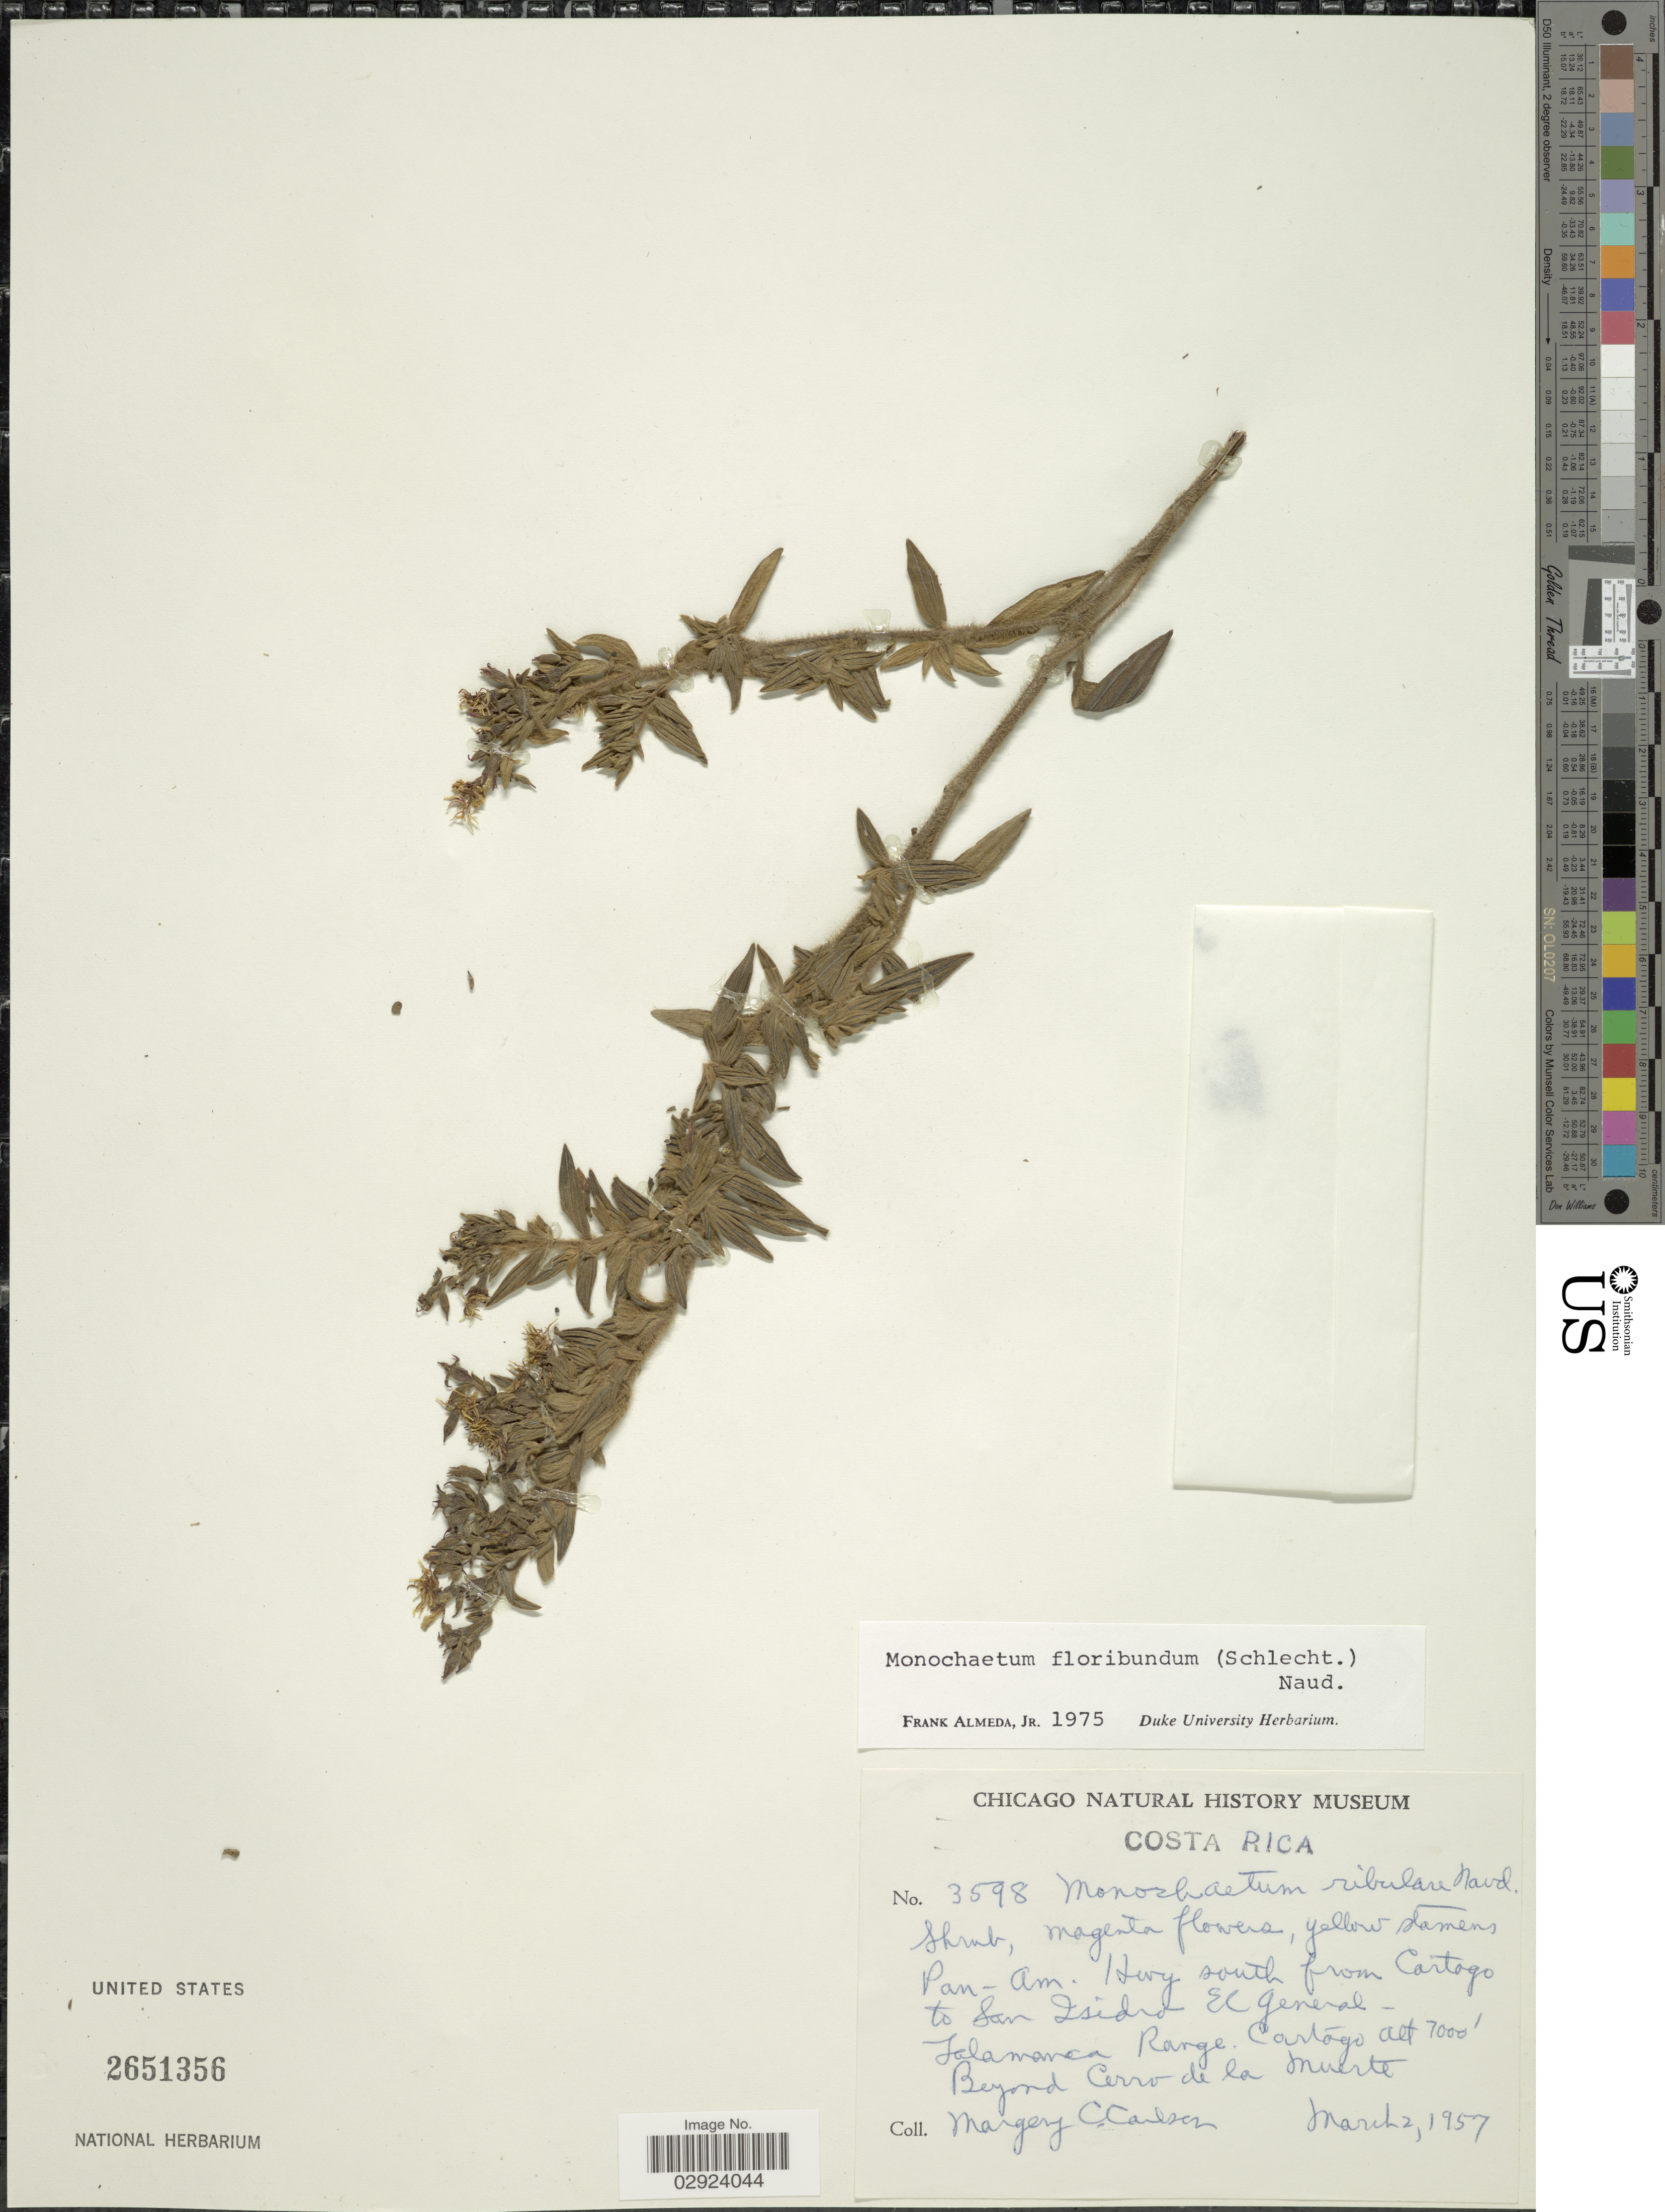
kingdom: Plantae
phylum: Tracheophyta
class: Magnoliopsida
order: Myrtales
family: Melastomataceae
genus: Monochaetum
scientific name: Monochaetum floribundum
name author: (Schltdl.) Naudin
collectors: M. C. Carlson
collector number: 3598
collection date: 1957-03-02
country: Costa Rica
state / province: Cartago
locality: Pan-Am. Hwy south from Cartago to San Isidro El General. Talamanca Range. Beyond Cerro de la Muerte.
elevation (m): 2134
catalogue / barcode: US 2651356